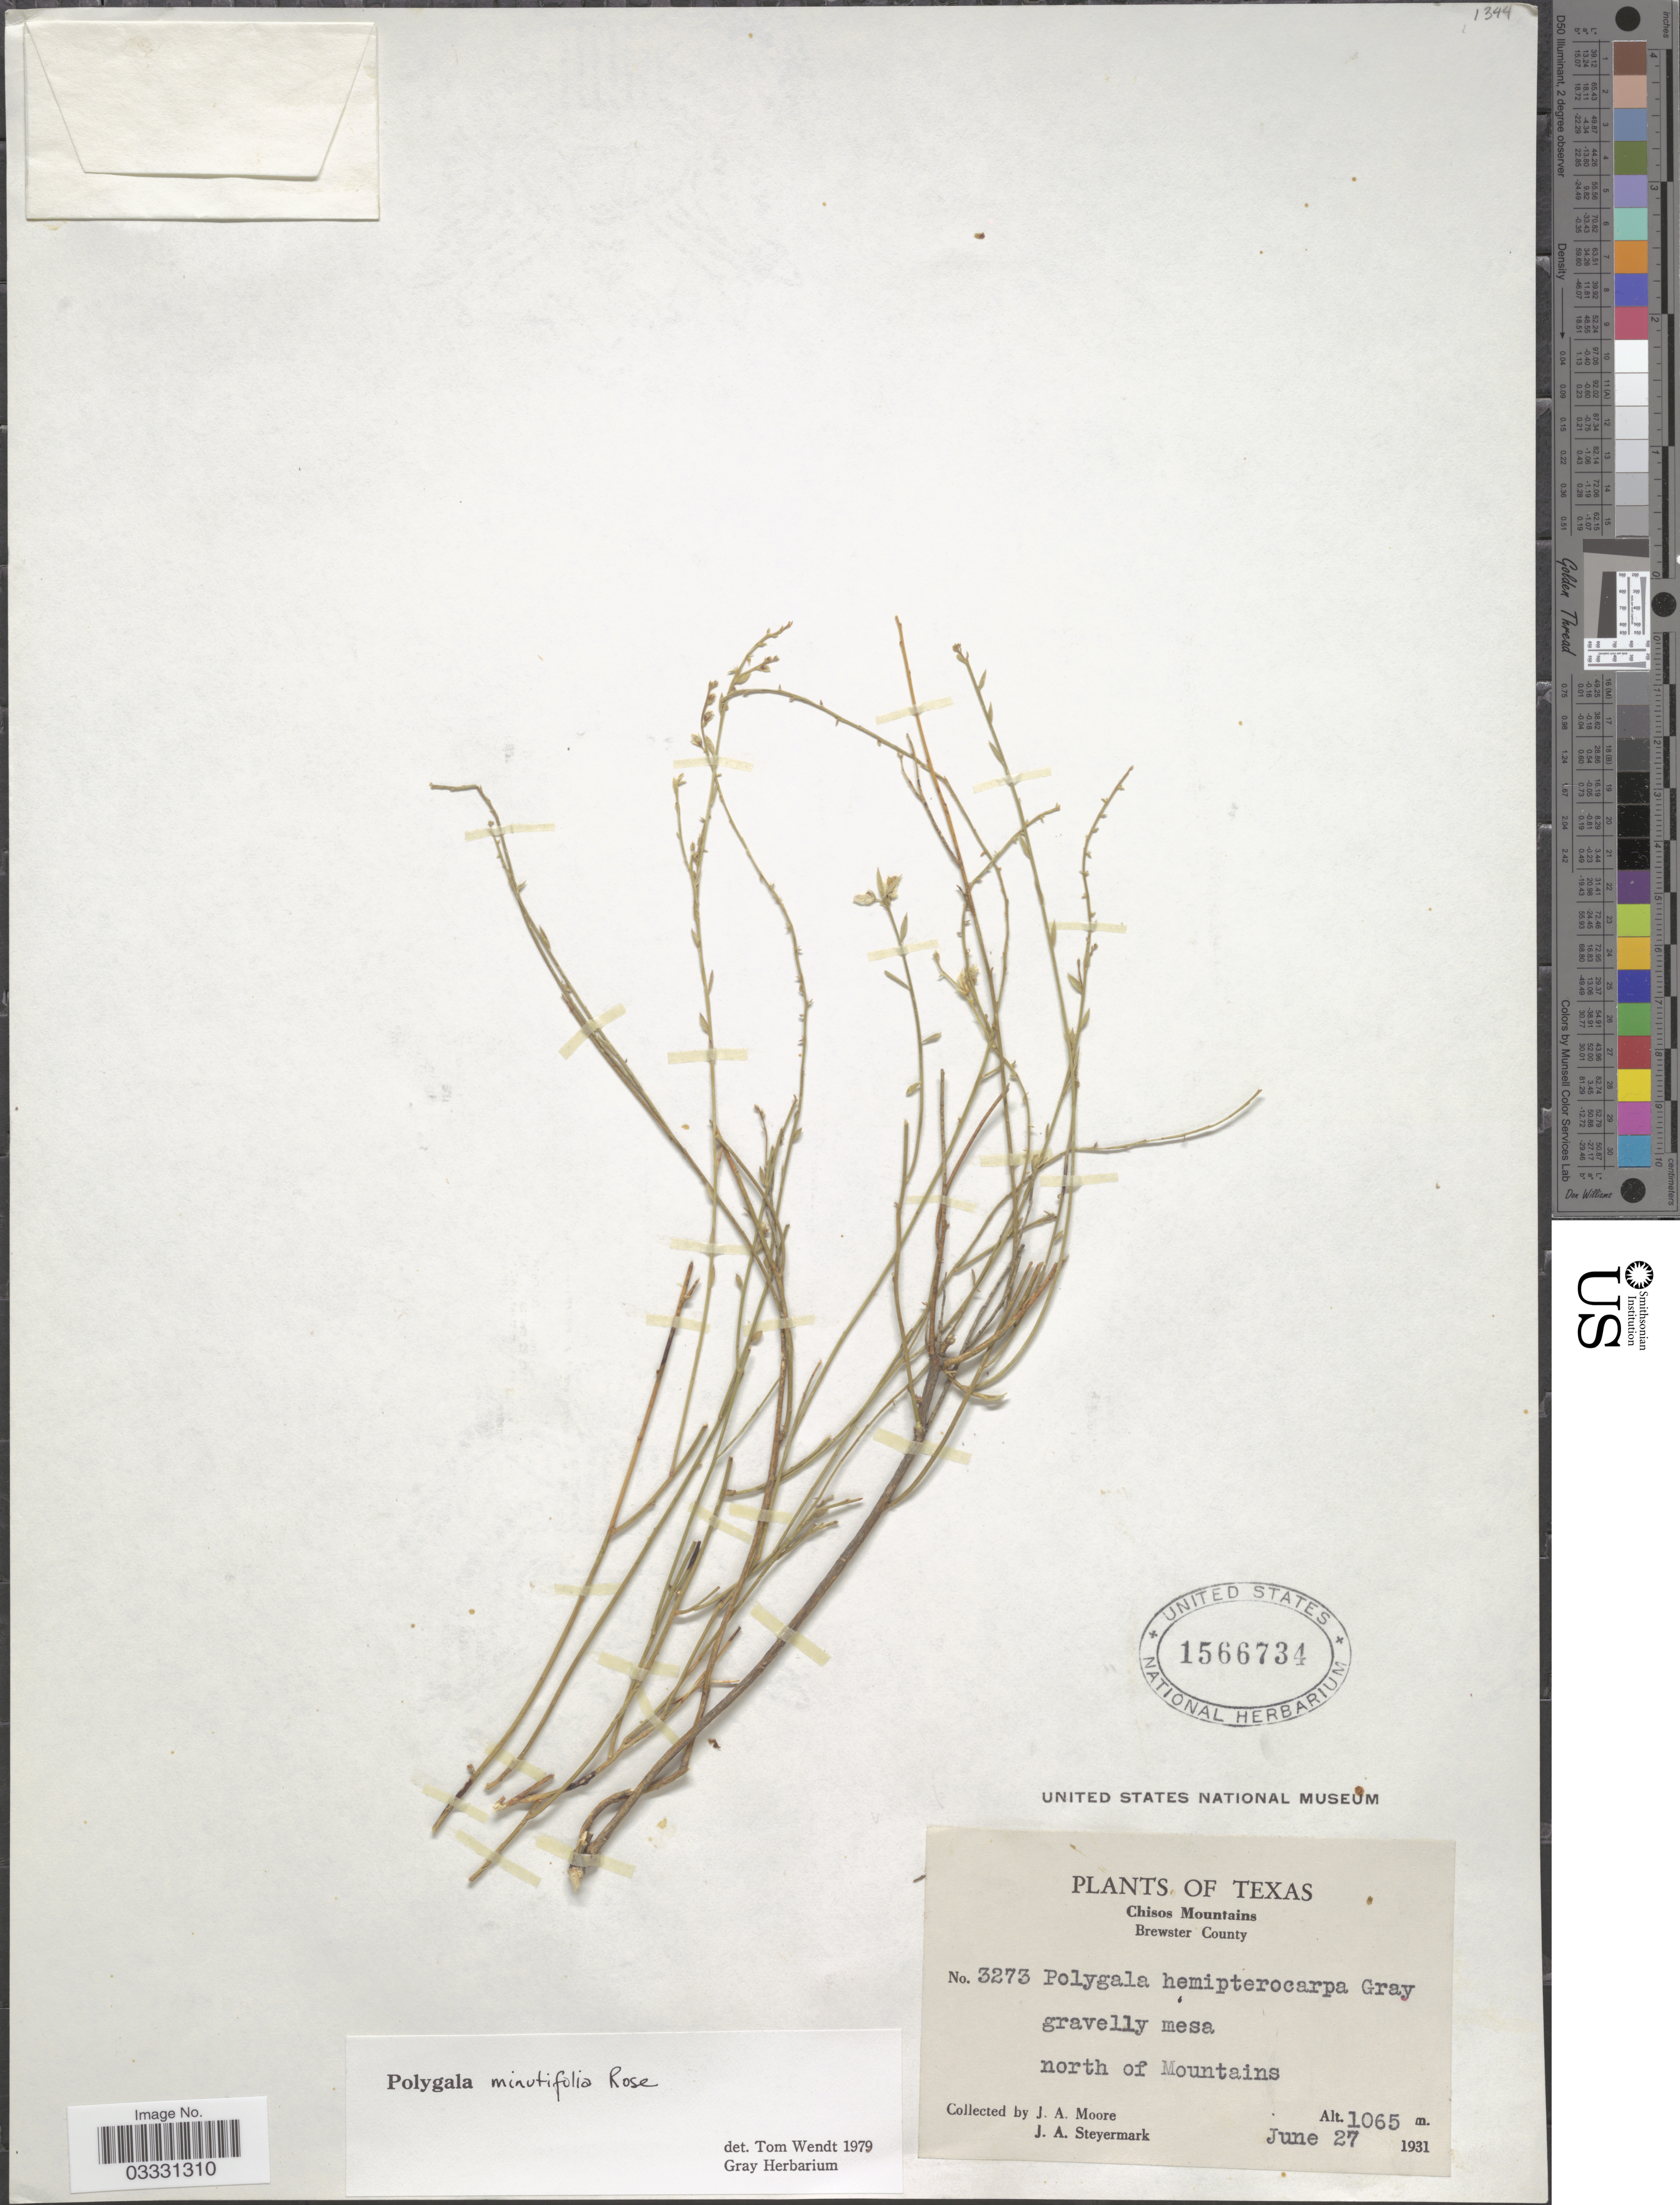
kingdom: Plantae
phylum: Tracheophyta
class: Magnoliopsida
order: Fabales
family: Polygalaceae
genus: Rhinotropis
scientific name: Rhinotropis minutifolia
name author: (Rose) J.R. Abbott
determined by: Strong, Mark T., (BOT), Smithsonian Institution - National Museum of Natural History (UNITED STATES)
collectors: J. A. Moore & J. Steyermark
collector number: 3273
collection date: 1931-06-27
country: United States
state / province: Texas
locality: Chisos Mountains. Brewster County. North of Mountains.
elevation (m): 1065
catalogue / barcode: US 1566734